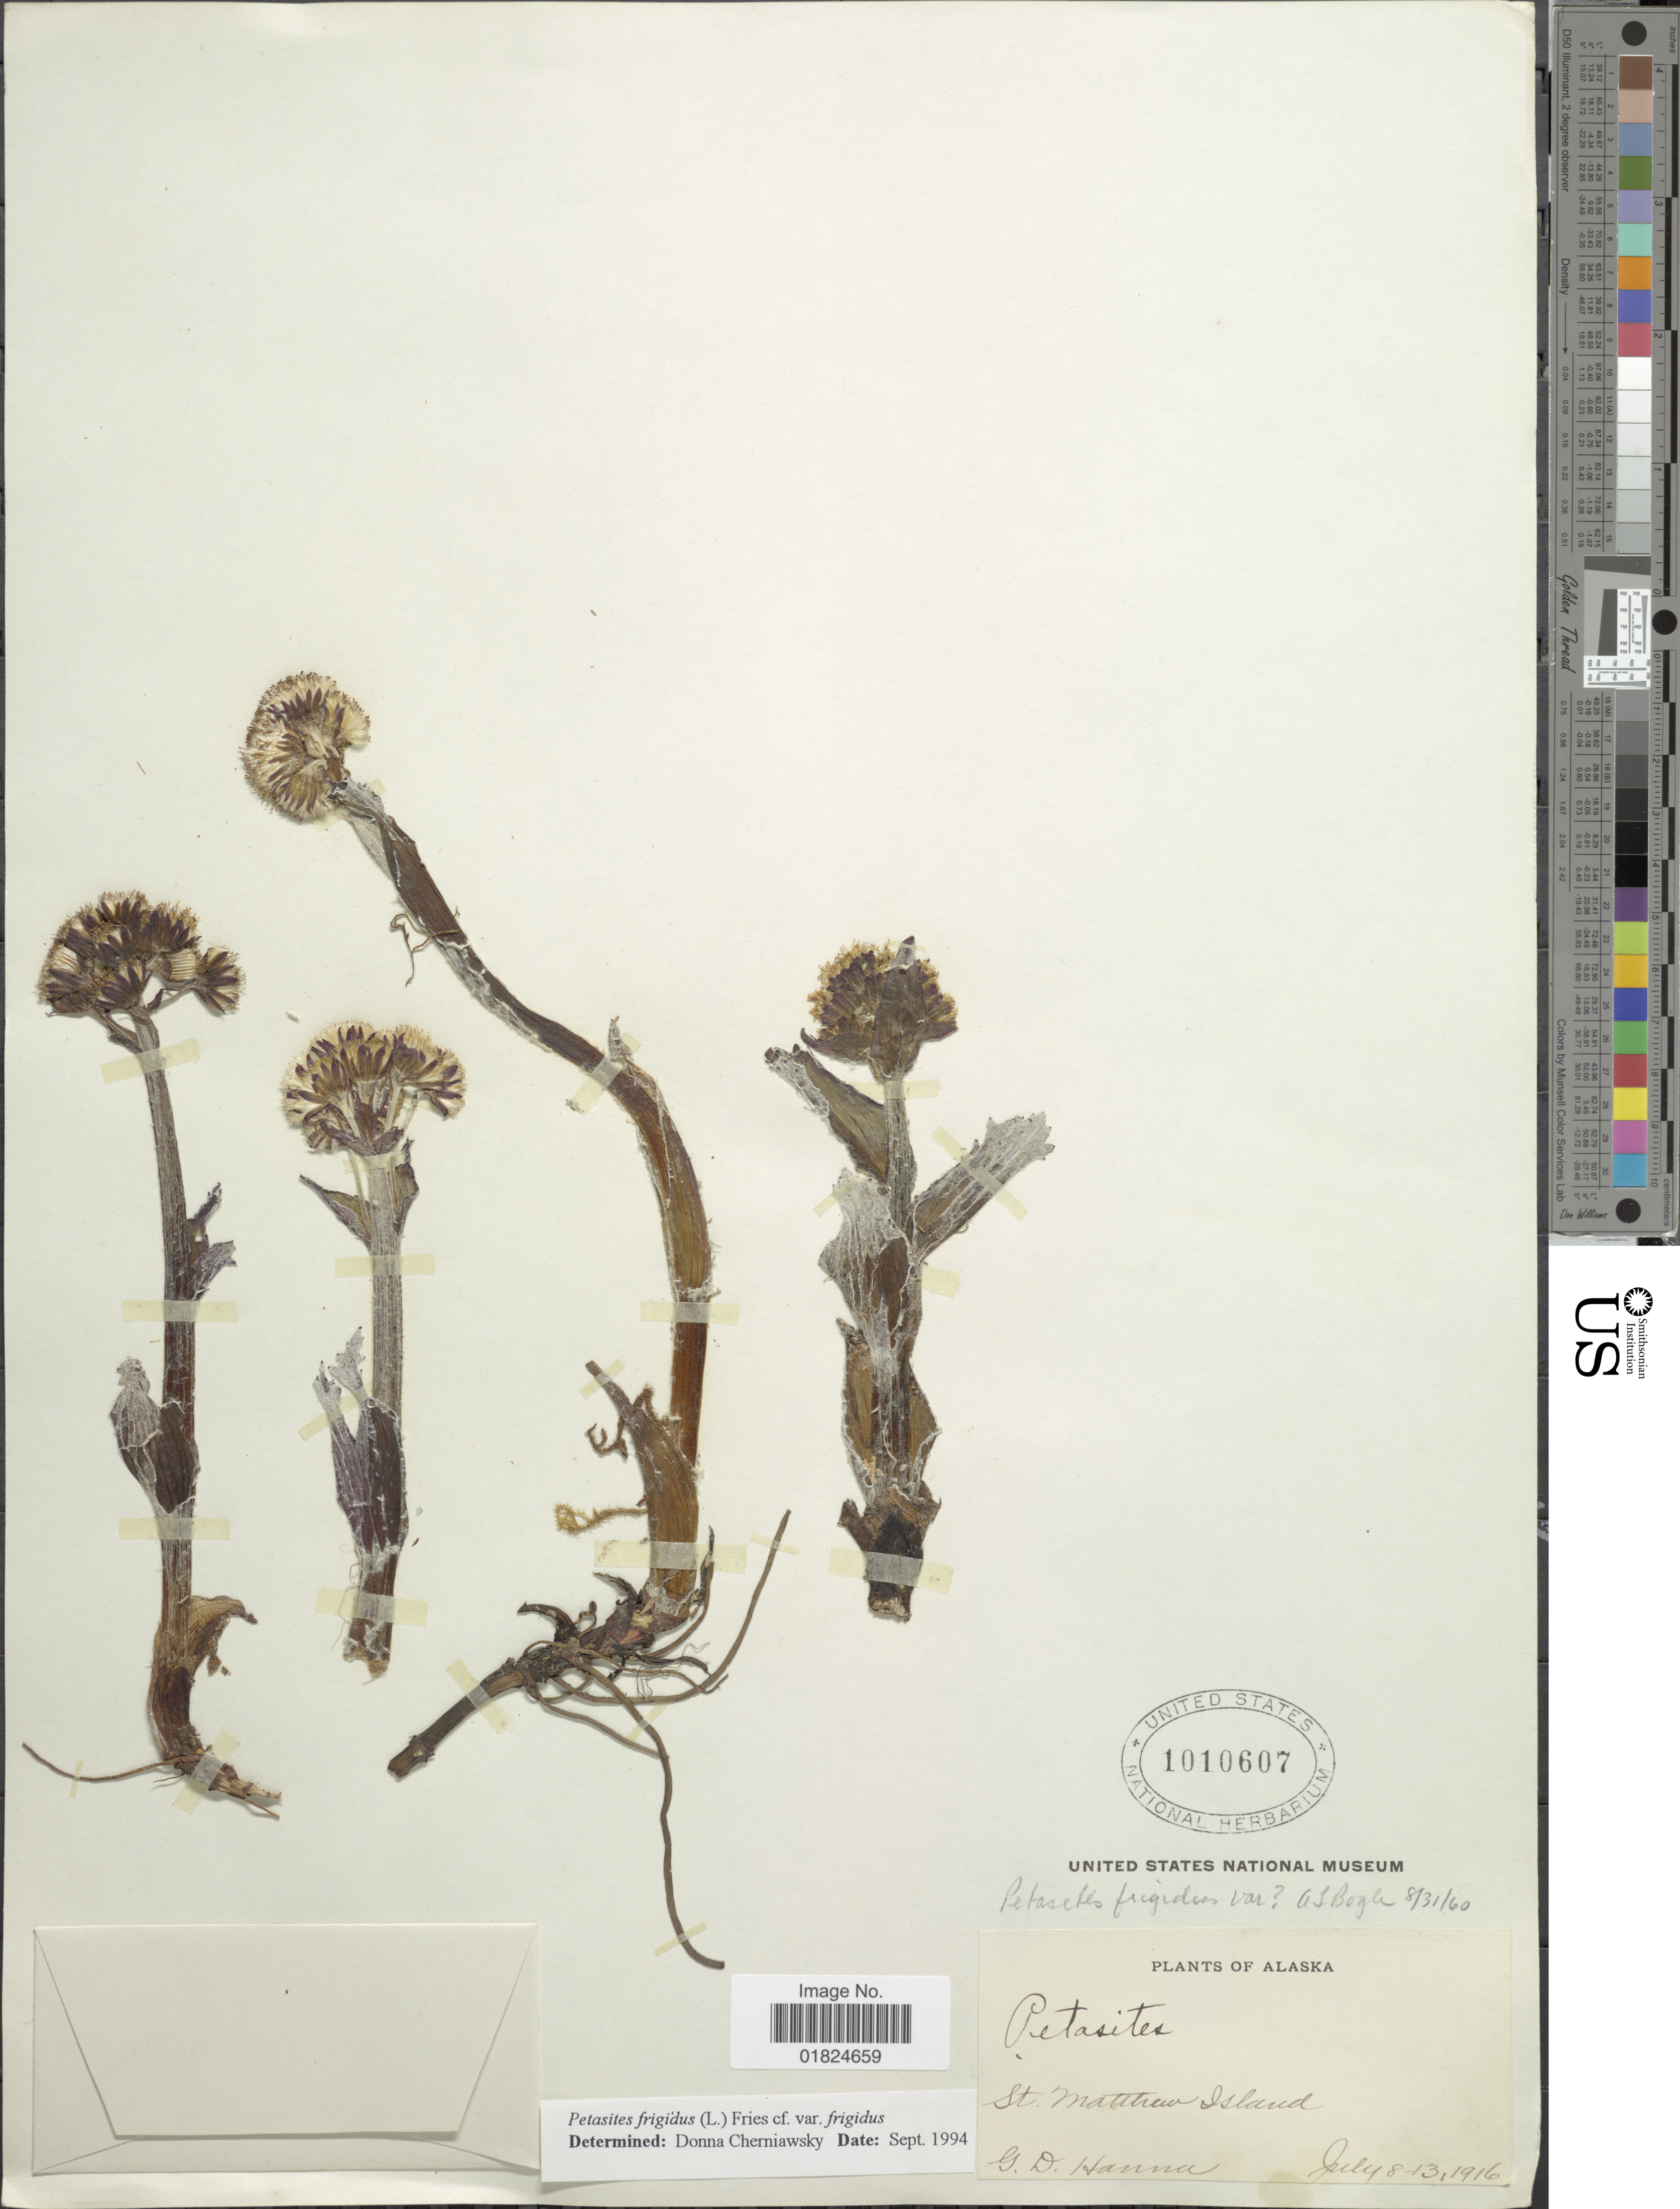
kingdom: Plantae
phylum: Tracheophyta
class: Magnoliopsida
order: Asterales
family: Asteraceae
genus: Petasites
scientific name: Petasites frigidus var. frigidus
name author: (L.) Fr.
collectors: G. D. Hanna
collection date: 1916-07-08/1916-07-13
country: United States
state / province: Alaska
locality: Alaska. St Matthew Island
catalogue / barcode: US 1010607